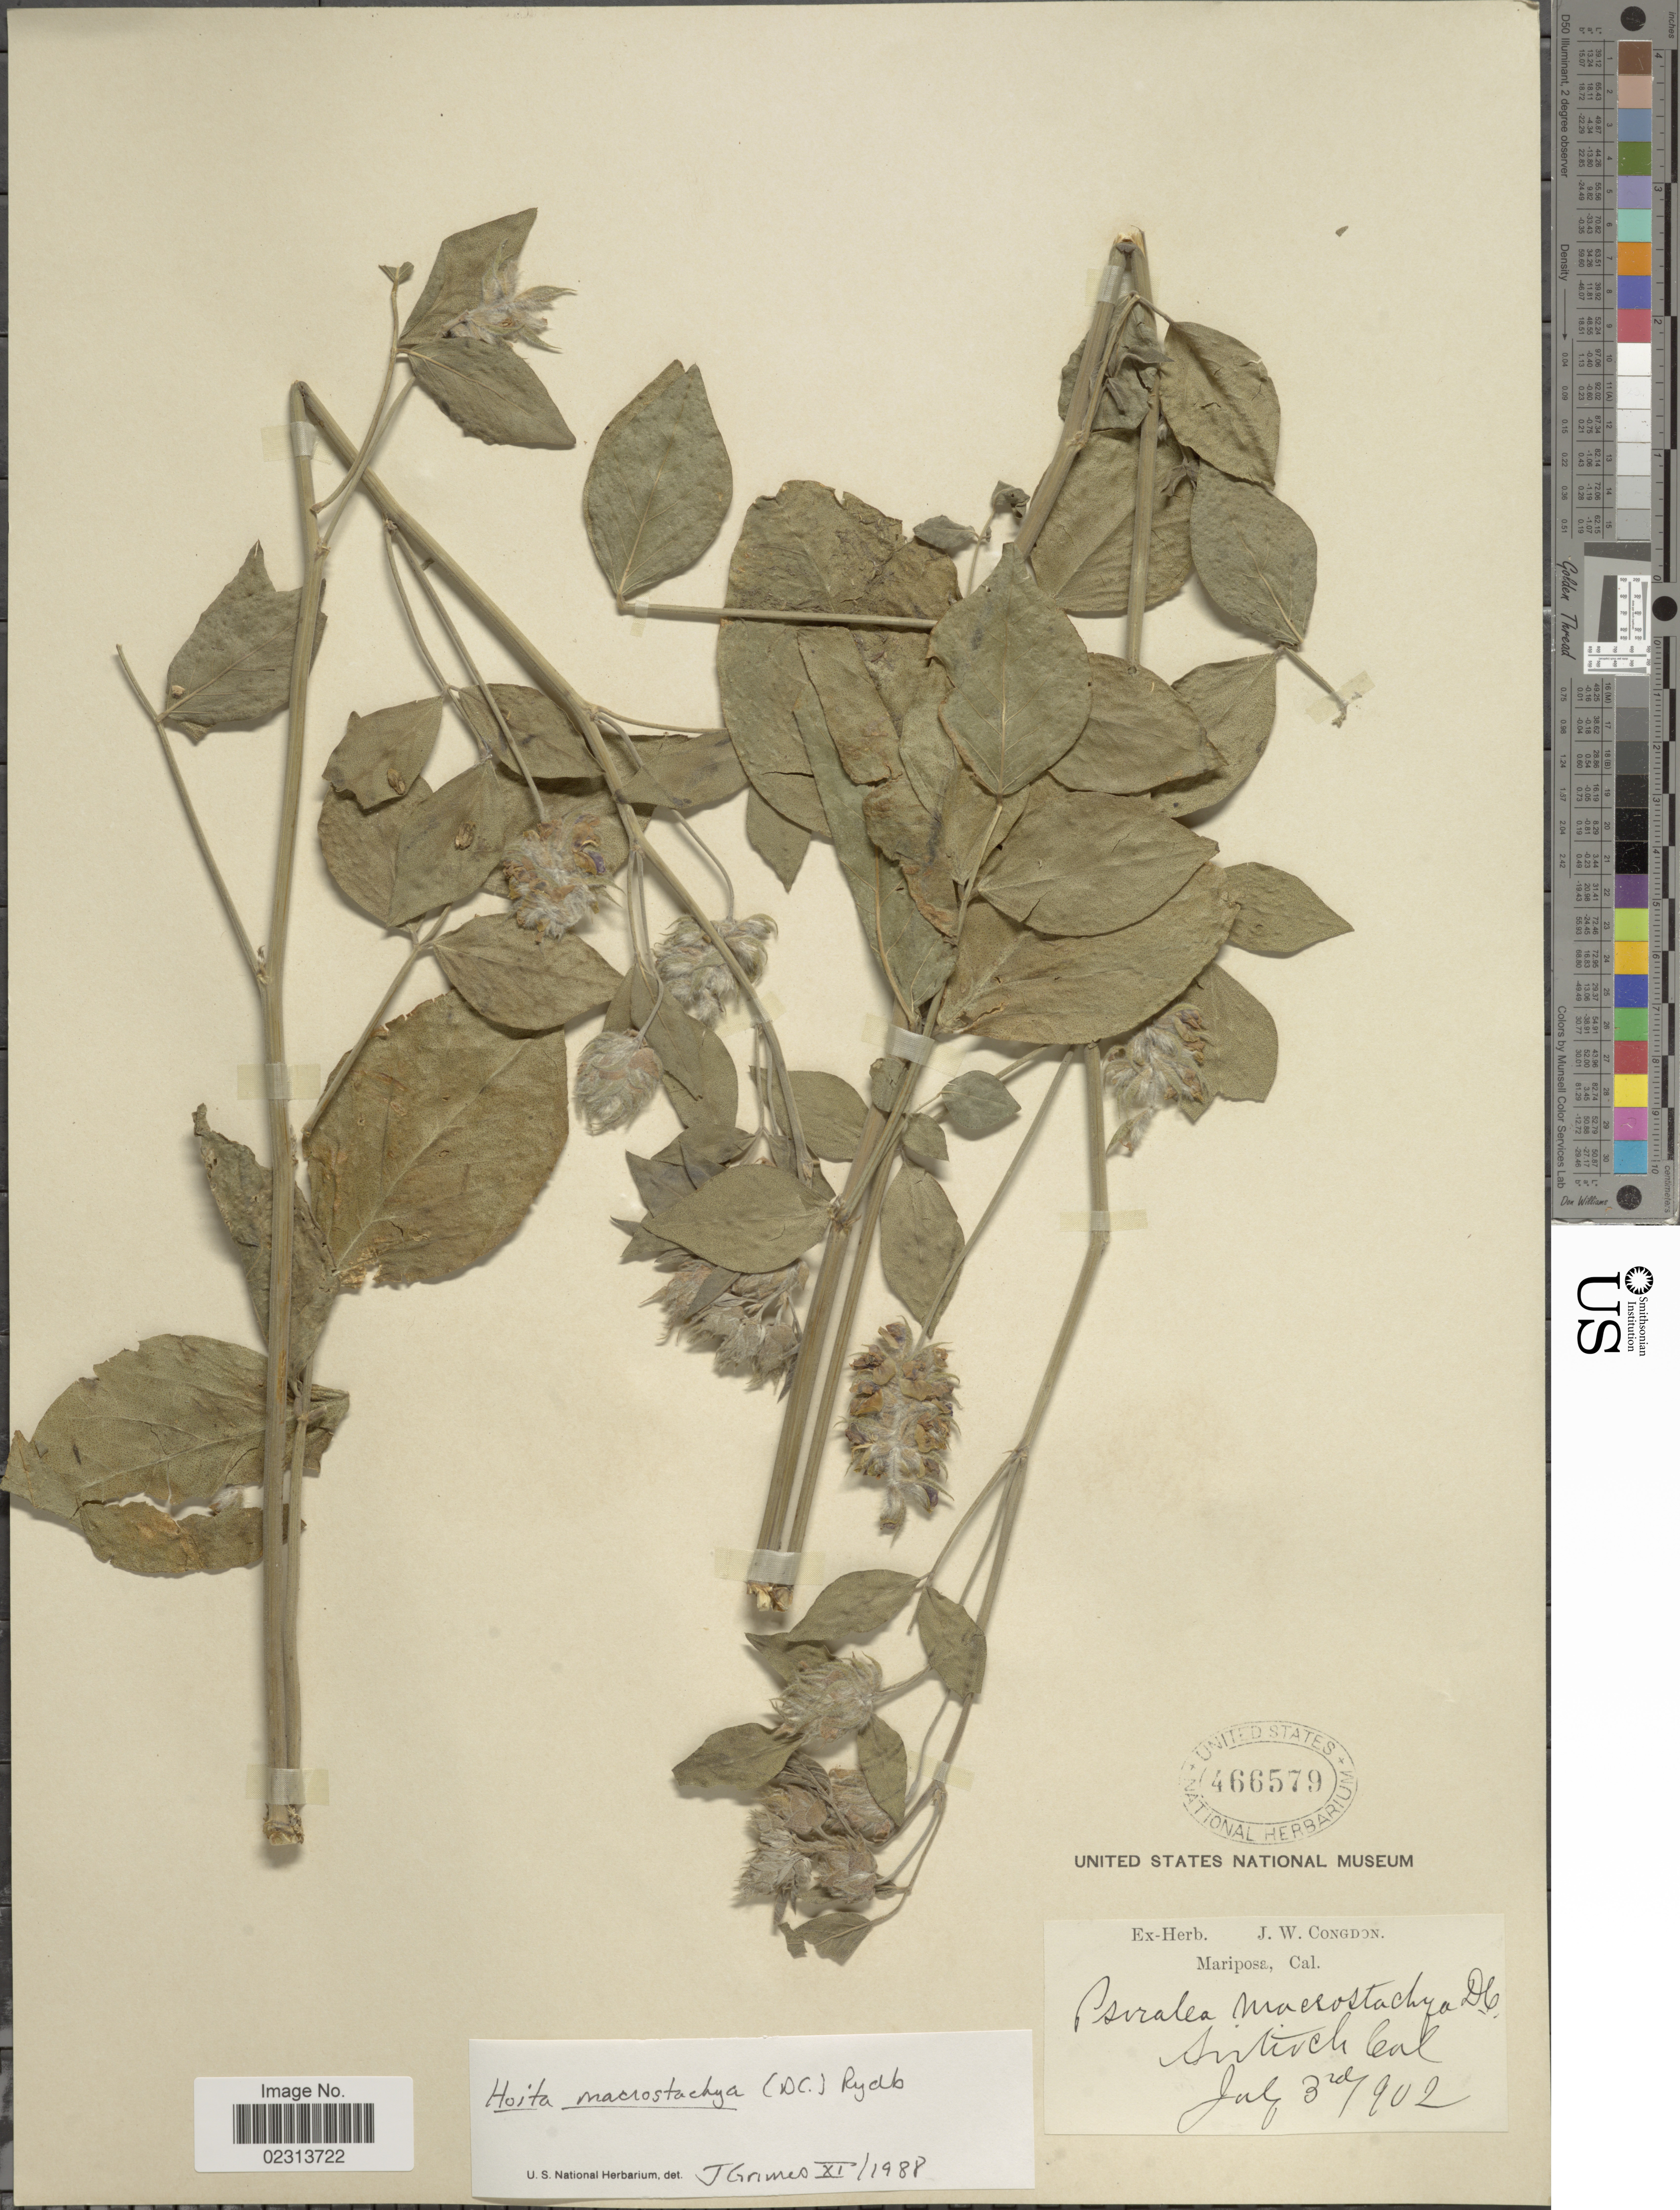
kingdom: Plantae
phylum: Tracheophyta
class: Magnoliopsida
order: Fabales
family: Fabaceae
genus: Hoita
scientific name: Hoita macrostachya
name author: (DC.) Rydb.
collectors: ex herb. J. W. Congdon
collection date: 1902-07-03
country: United States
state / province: California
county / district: Mariposa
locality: Mariposa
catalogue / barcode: US 466579